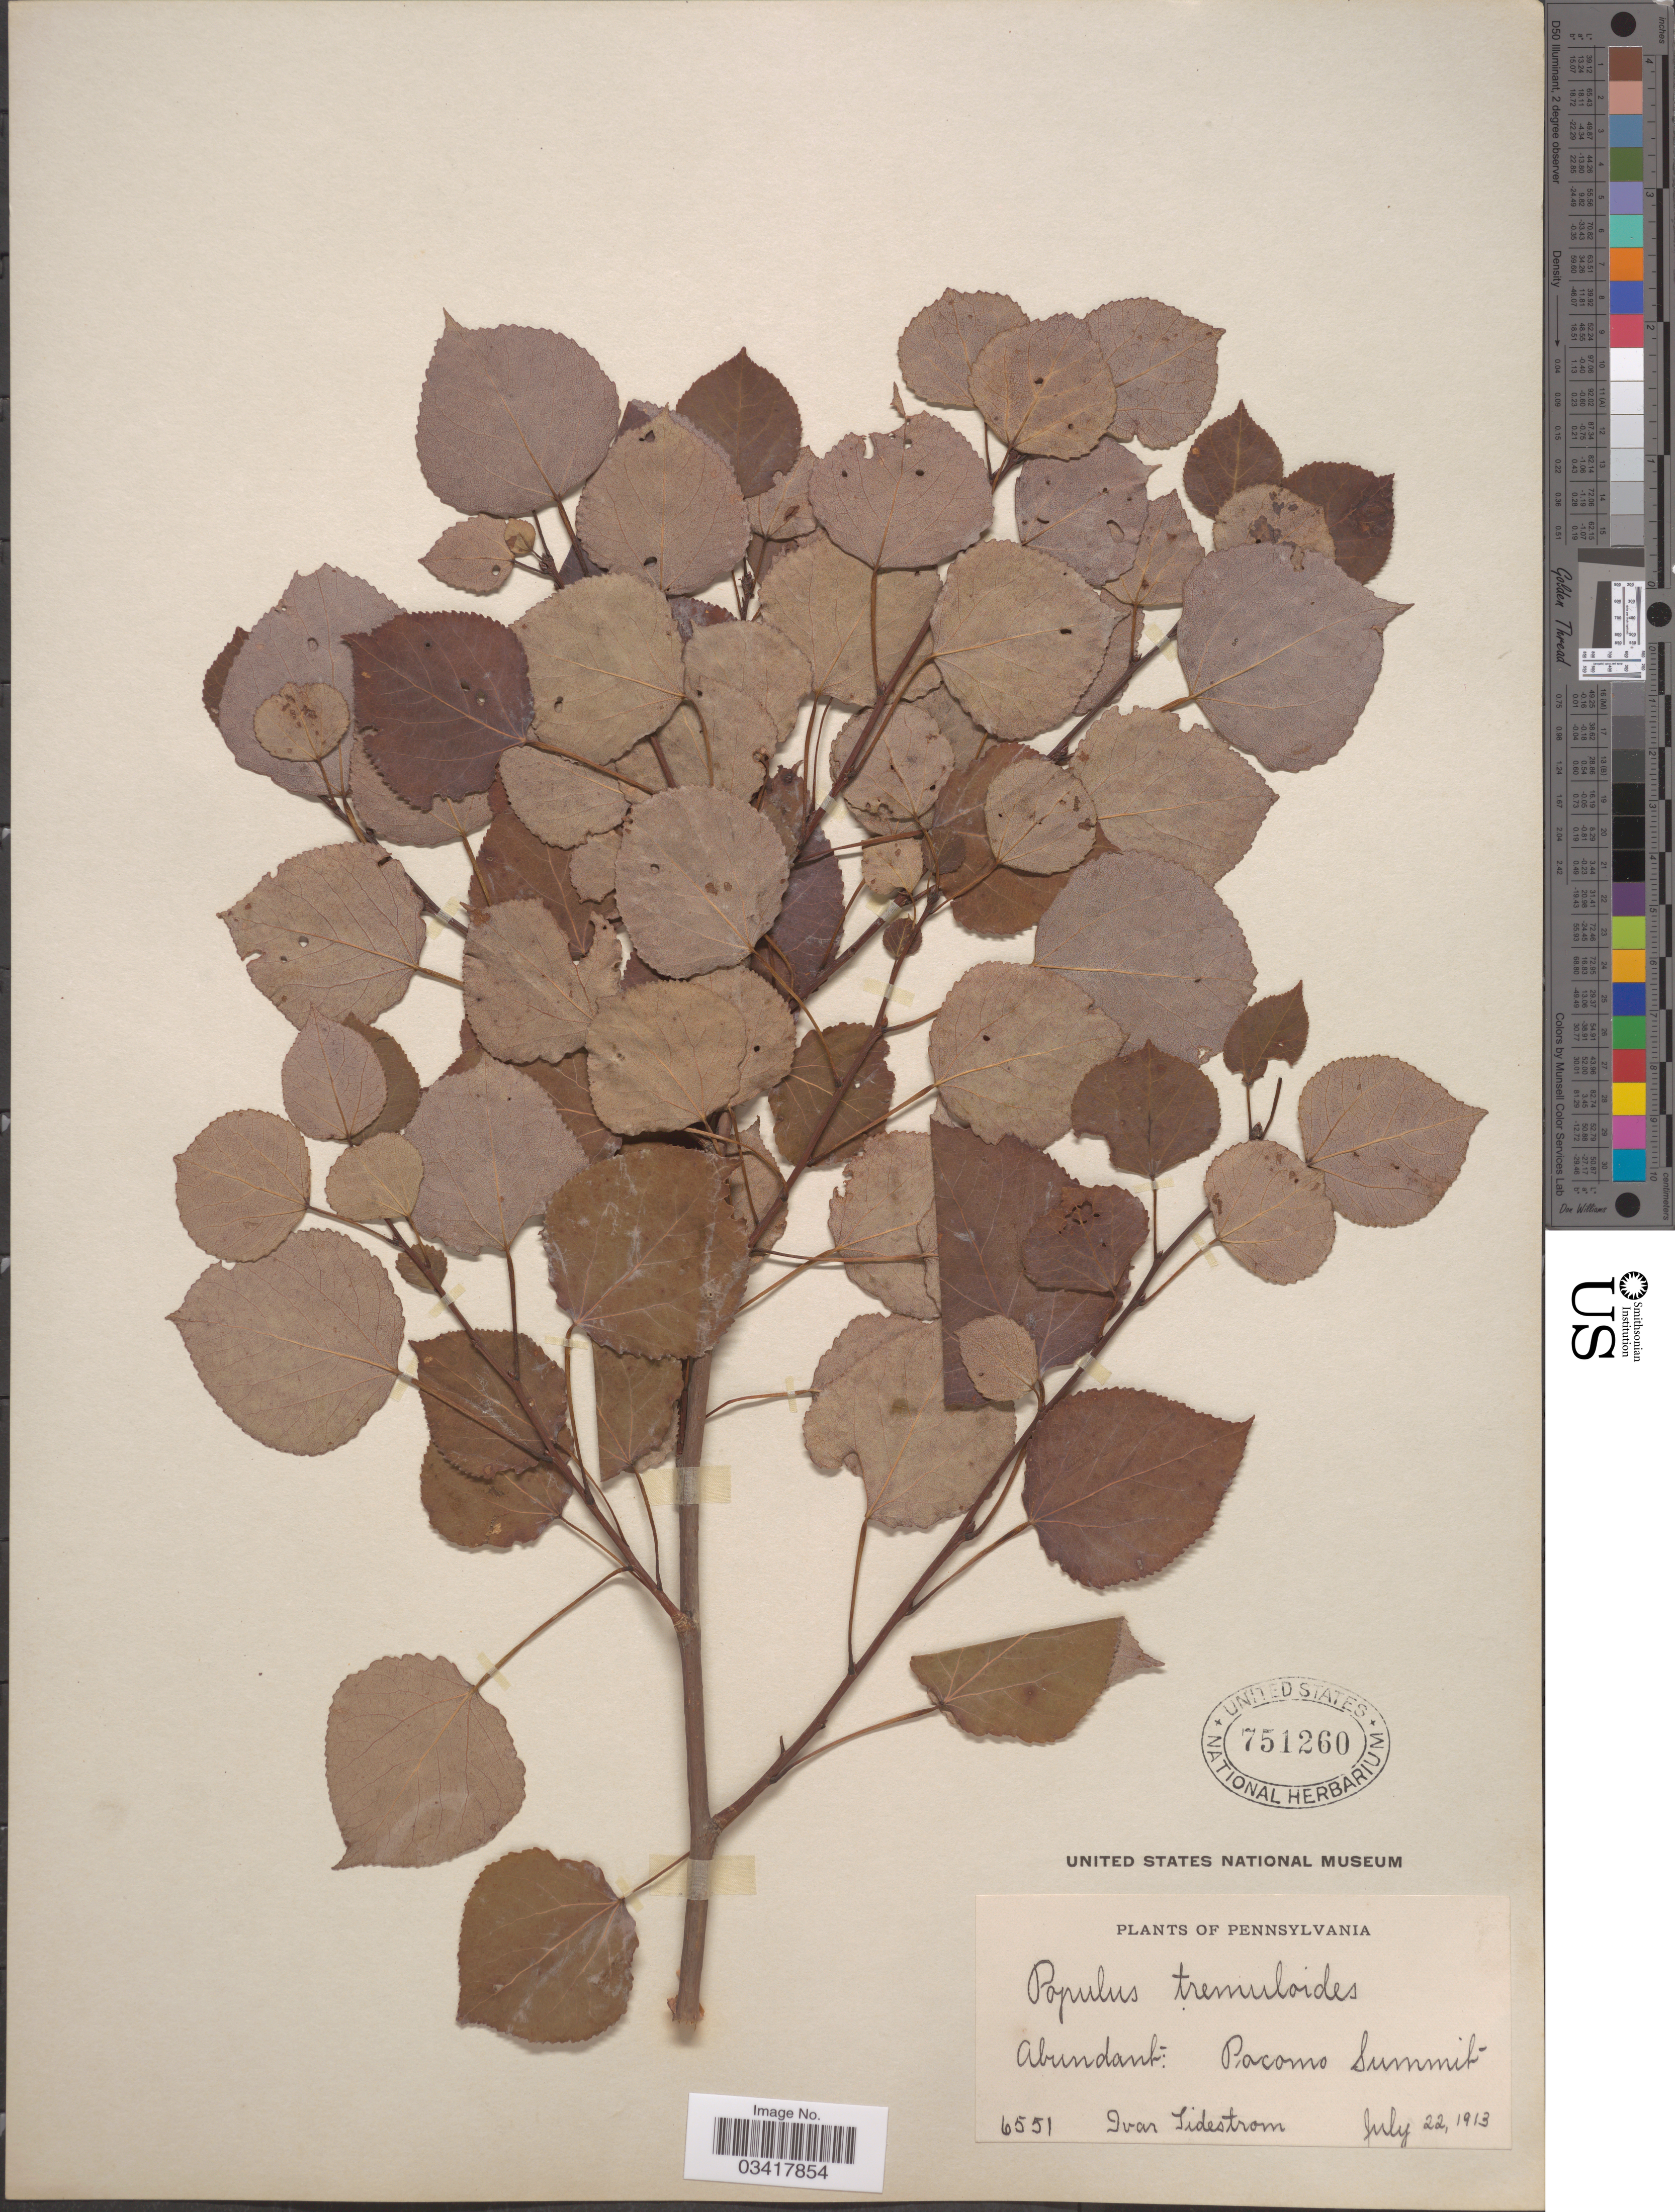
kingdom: Plantae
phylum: Tracheophyta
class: Magnoliopsida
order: Malpighiales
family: Salicaceae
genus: Populus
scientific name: Populus tremuloides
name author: Michx.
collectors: I. F. Tidestrom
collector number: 6551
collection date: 1913-07-22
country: United States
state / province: Pennsylvania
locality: Pocono Summit.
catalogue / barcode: US 751260